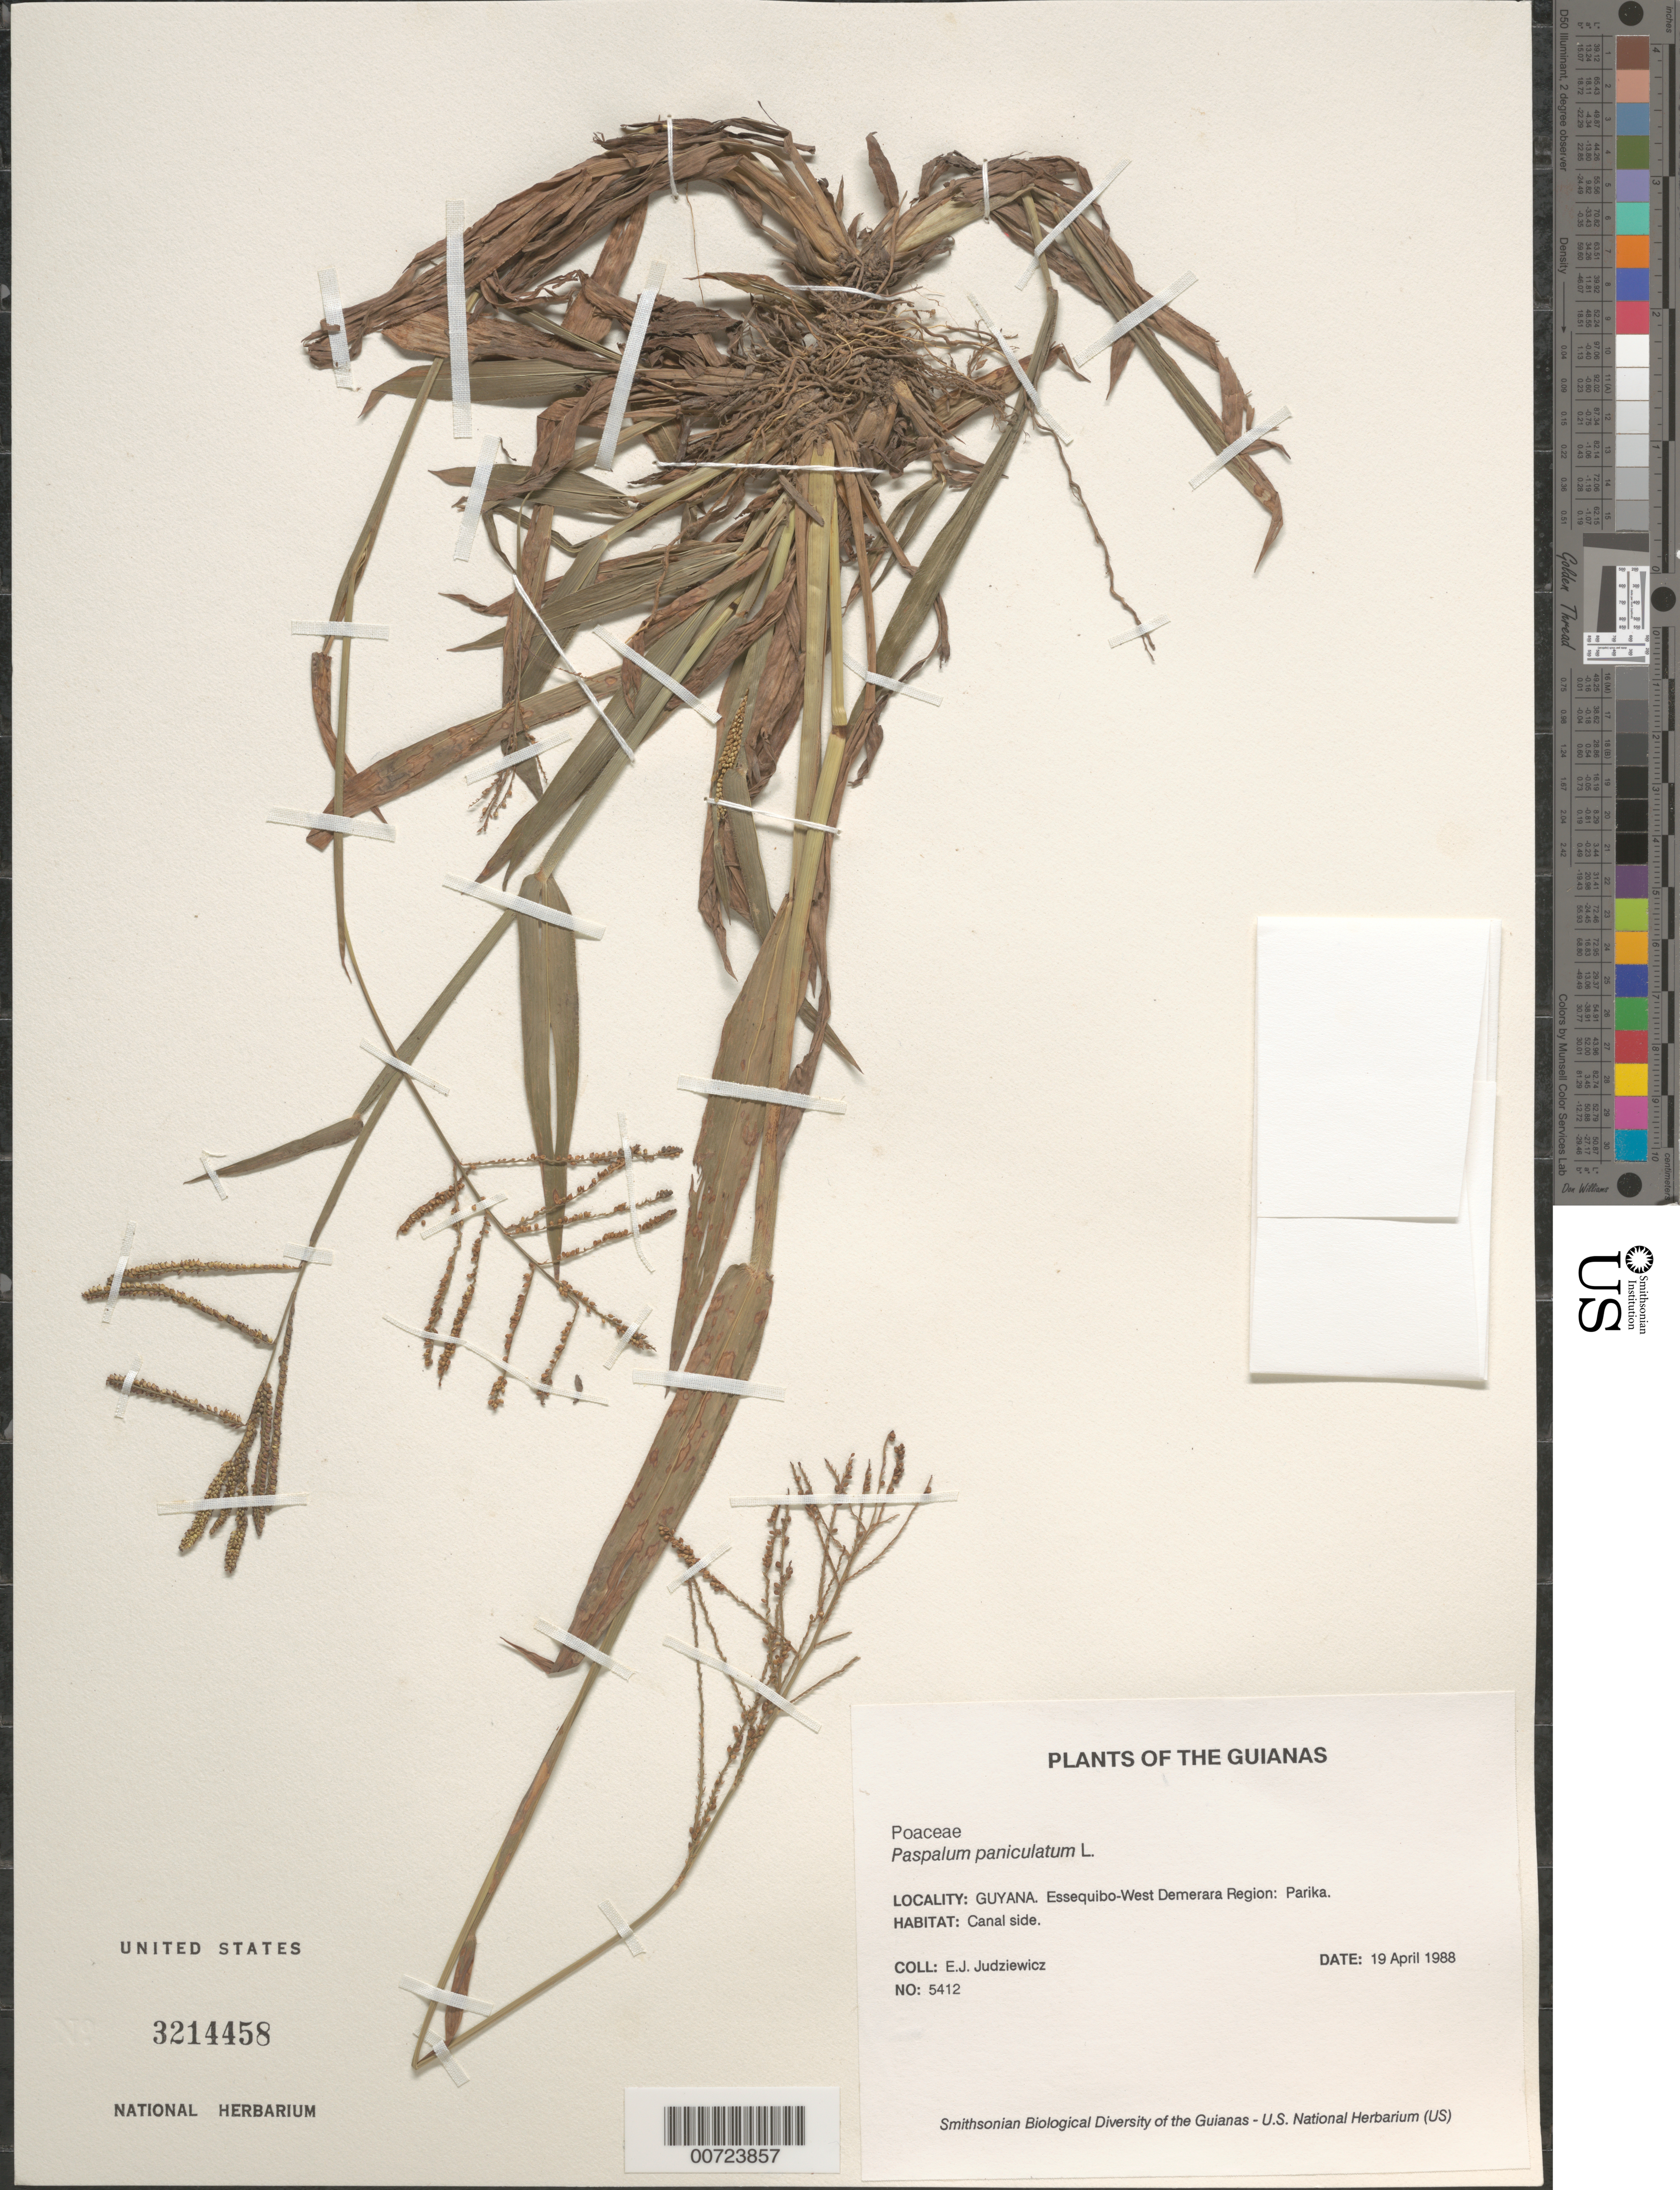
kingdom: Plantae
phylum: Tracheophyta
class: Liliopsida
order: Poales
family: Poaceae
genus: Paspalum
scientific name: Paspalum paniculatum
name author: L.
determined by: Judziewicz, E. J.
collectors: E. J. Judziewicz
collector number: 5412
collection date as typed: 19 April 1988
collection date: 1988-04-19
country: Guyana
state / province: Essequibo Isl-W. Demerara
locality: Parika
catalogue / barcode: US 3214458